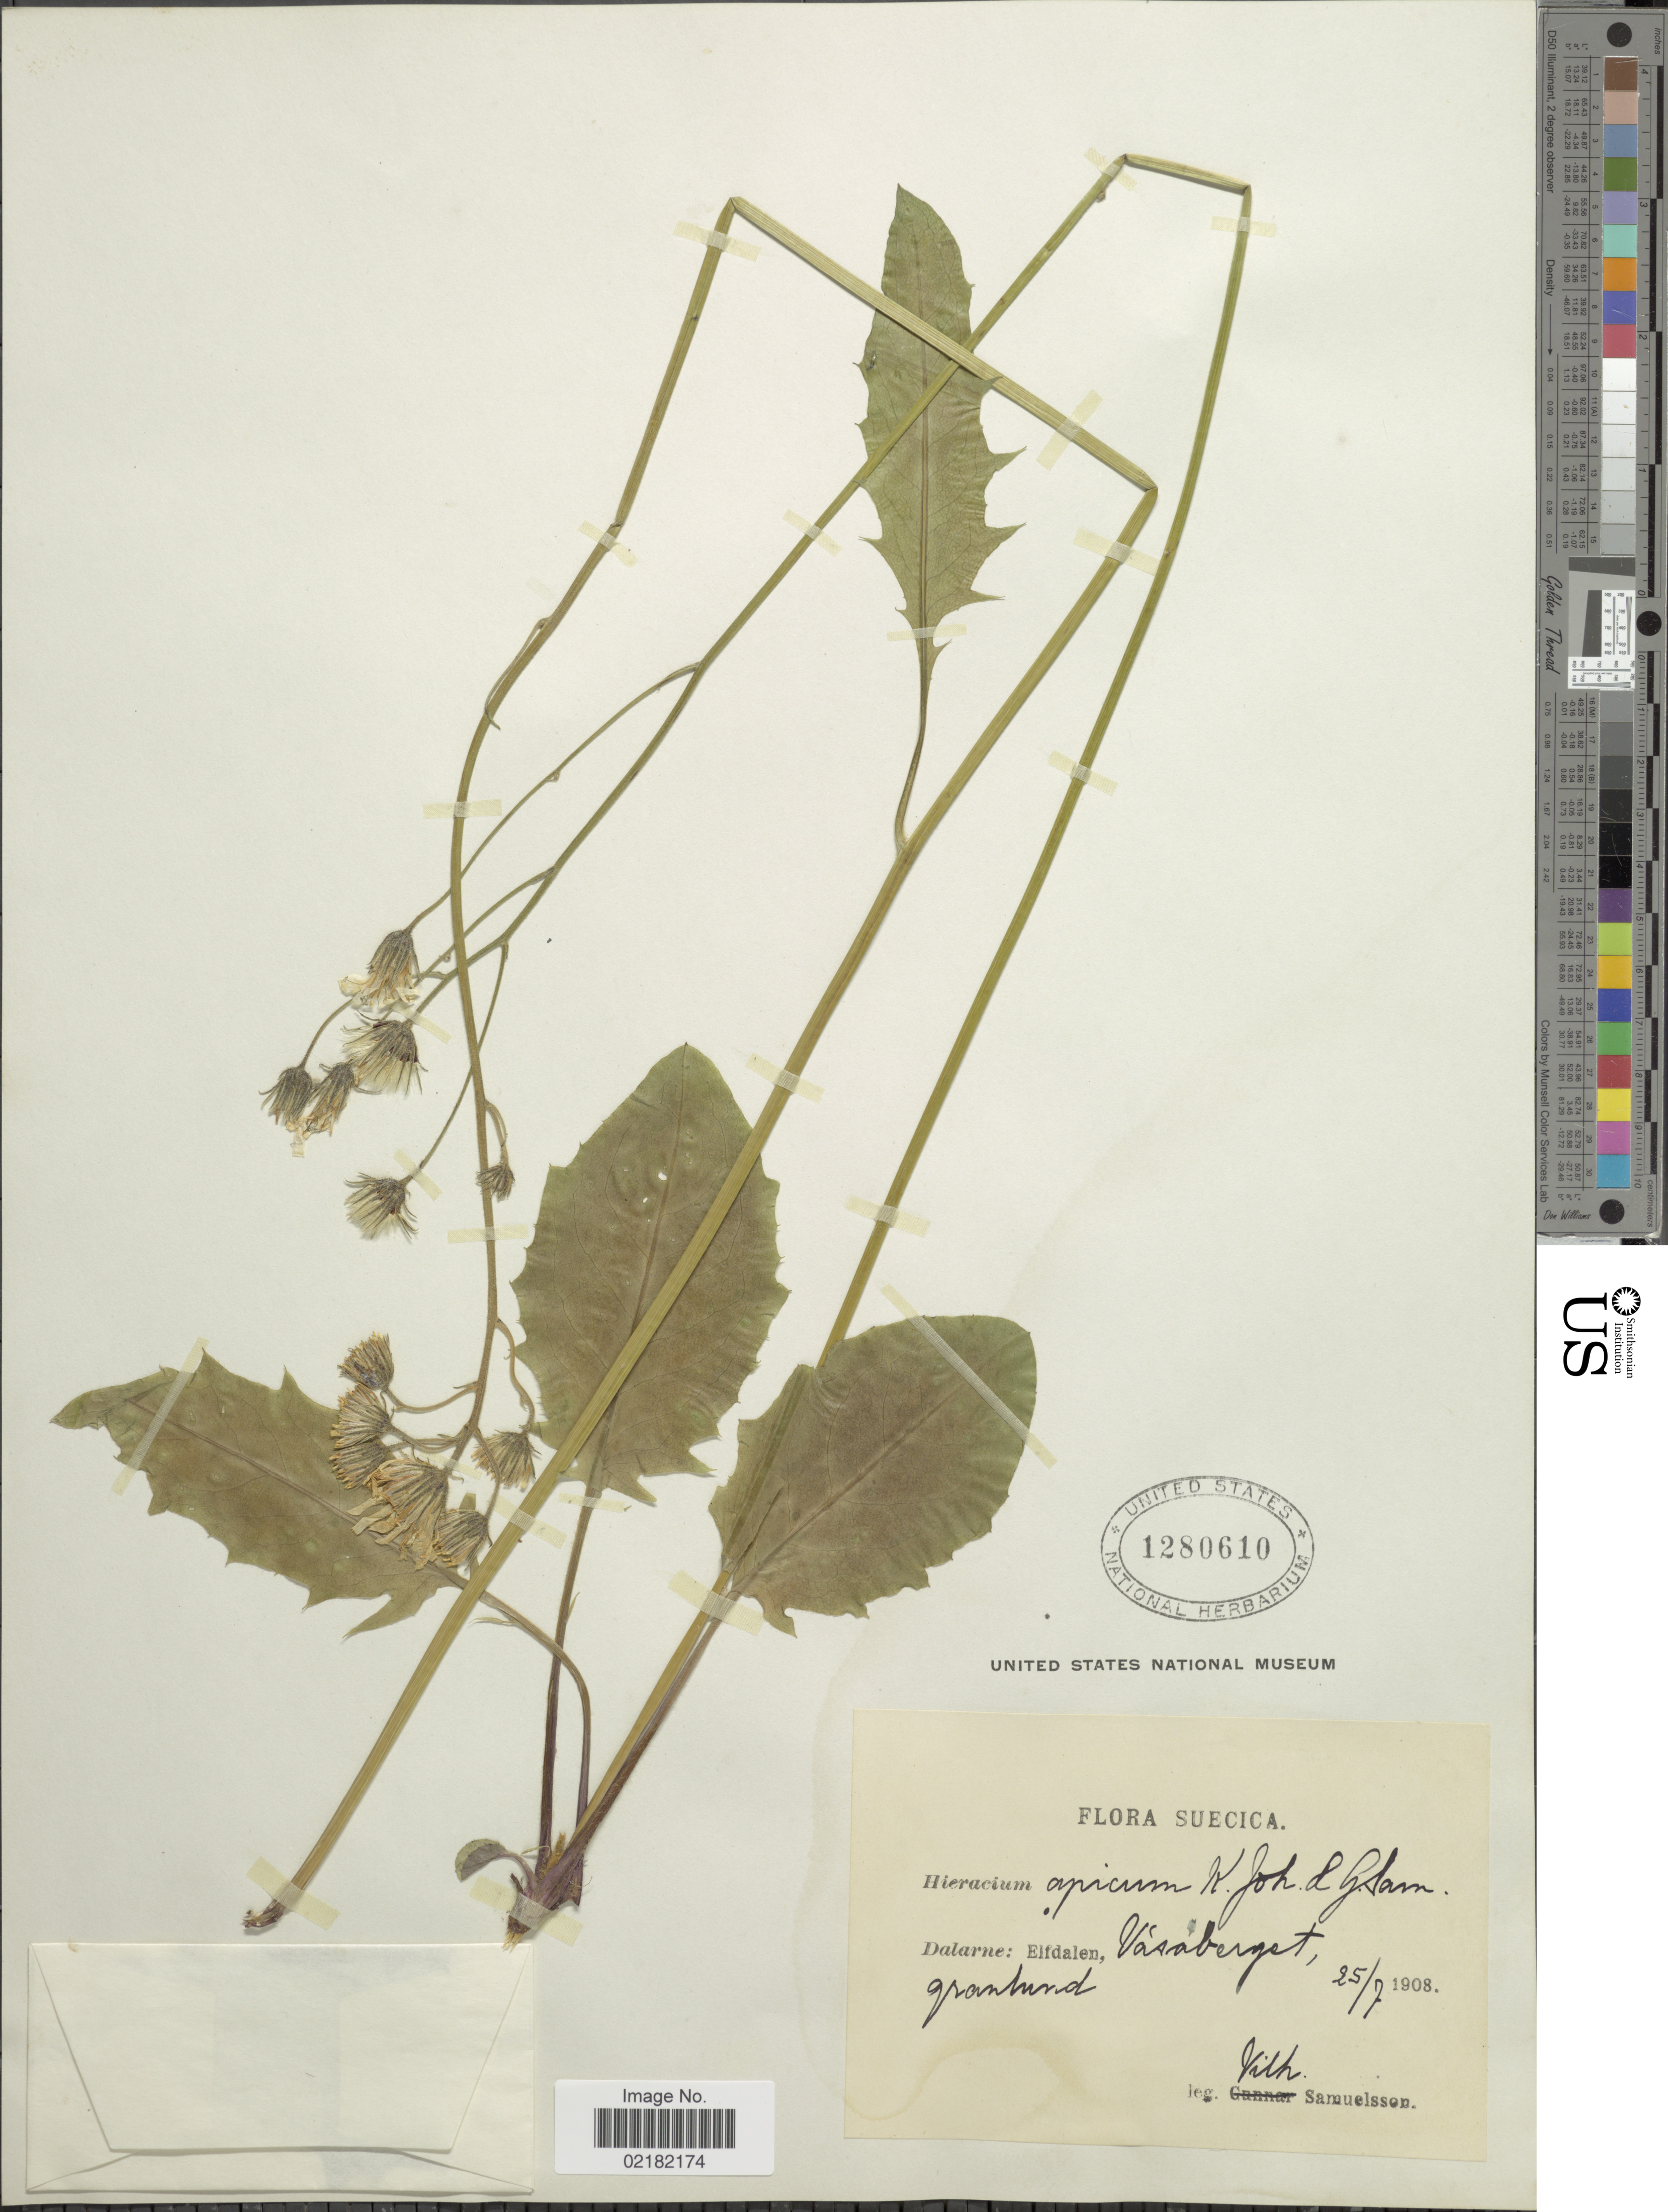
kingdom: Plantae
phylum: Tracheophyta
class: Magnoliopsida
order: Asterales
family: Asteraceae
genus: Hieracium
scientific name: Hieracium apicum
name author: Johanss. & Sam.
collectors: V. Samuelsson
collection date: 1908-07-25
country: Sweden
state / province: Dalarna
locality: Elfdalen, Vasaberget,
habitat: granlund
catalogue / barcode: US 1280610